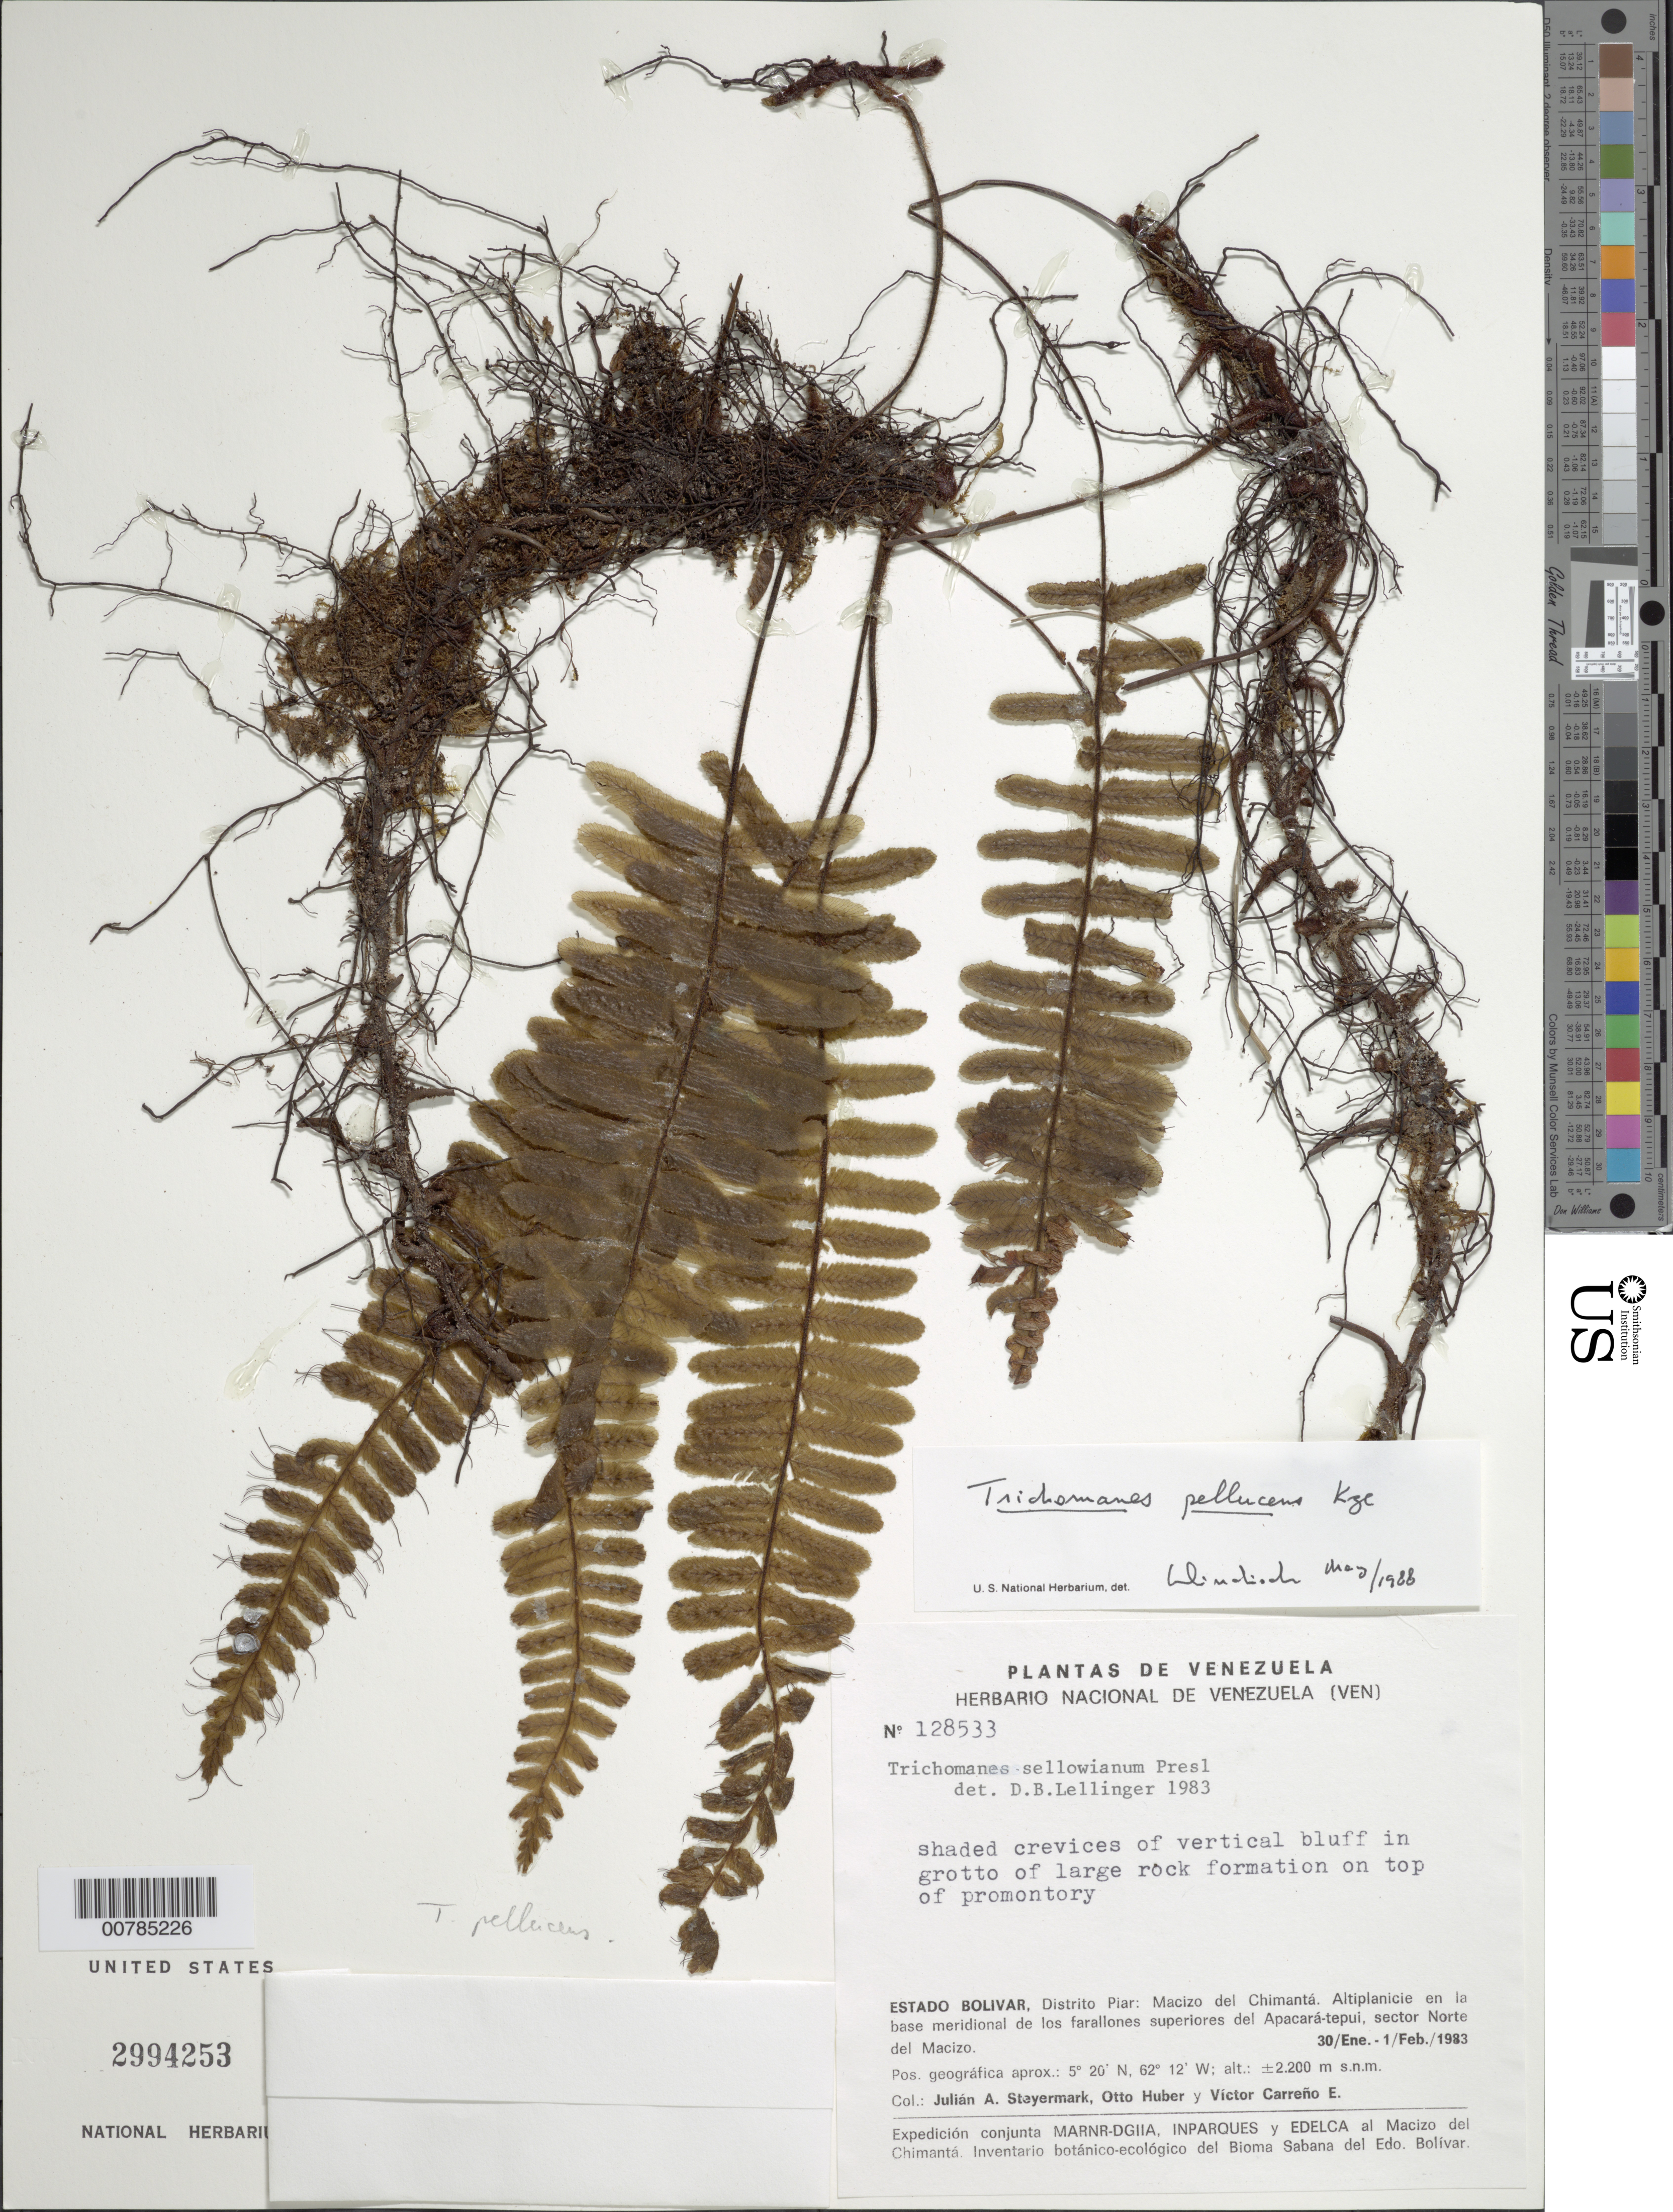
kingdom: Plantae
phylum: Tracheophyta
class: Polypodiopsida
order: Hymenophyllales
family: Hymenophyllaceae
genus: Trichomanes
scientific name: Trichomanes pellucens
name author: Kunze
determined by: Windisch, Paulo Guenter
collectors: J. Steyermark, O. Huber & V. Carreño E.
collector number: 128533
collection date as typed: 30-Jan-83 to 1-Feb-83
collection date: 1983-01-30/1983-02-01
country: Venezuela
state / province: Bolívar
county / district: Piar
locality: Macizo del Chimantá, Apacará-tepuí, sector N del Macizo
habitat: Shaded crevices of vertical bluff in grotto of large rock formation on top of promontory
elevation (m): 2200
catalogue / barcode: US 2994253